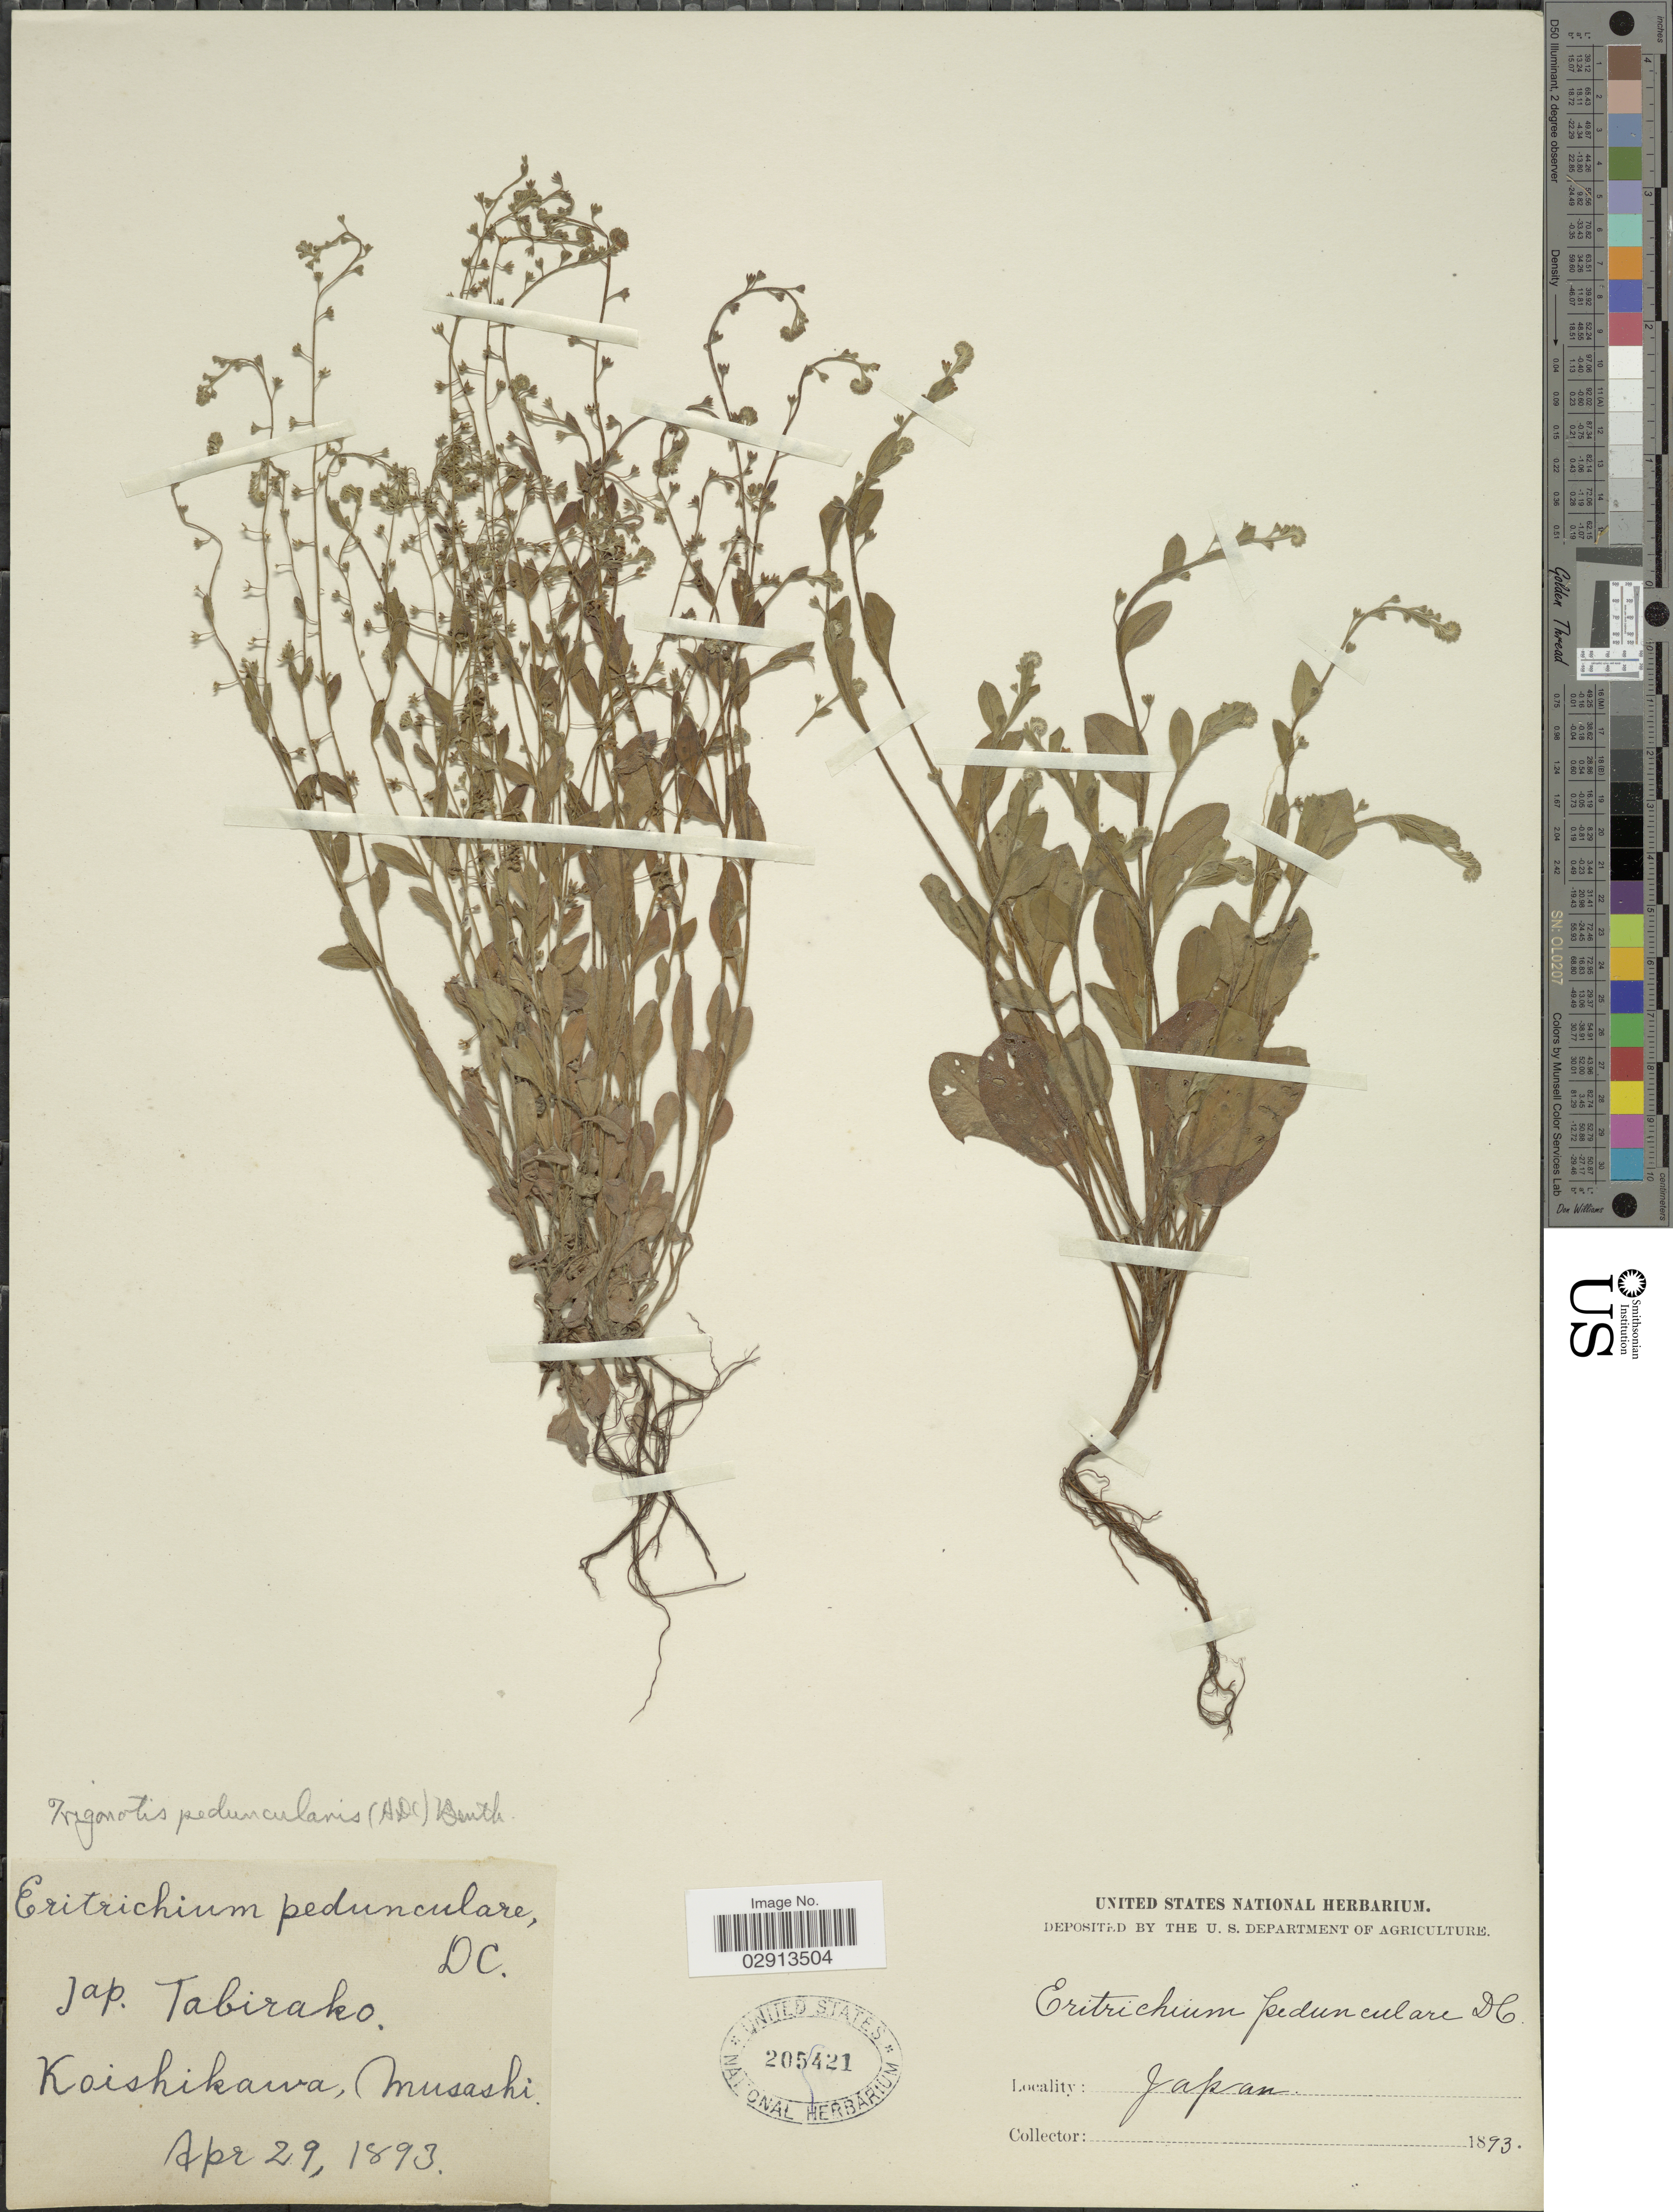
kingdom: Plantae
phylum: Tracheophyta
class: Magnoliopsida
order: Boraginales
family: Boraginaceae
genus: Trigonotis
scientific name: Trigonotis peduncularis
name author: (Trevis.) Benth. ex Baker et al.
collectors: Facchini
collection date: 1893-04-29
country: Japan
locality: Koishikawa, Musashi.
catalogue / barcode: US 205421